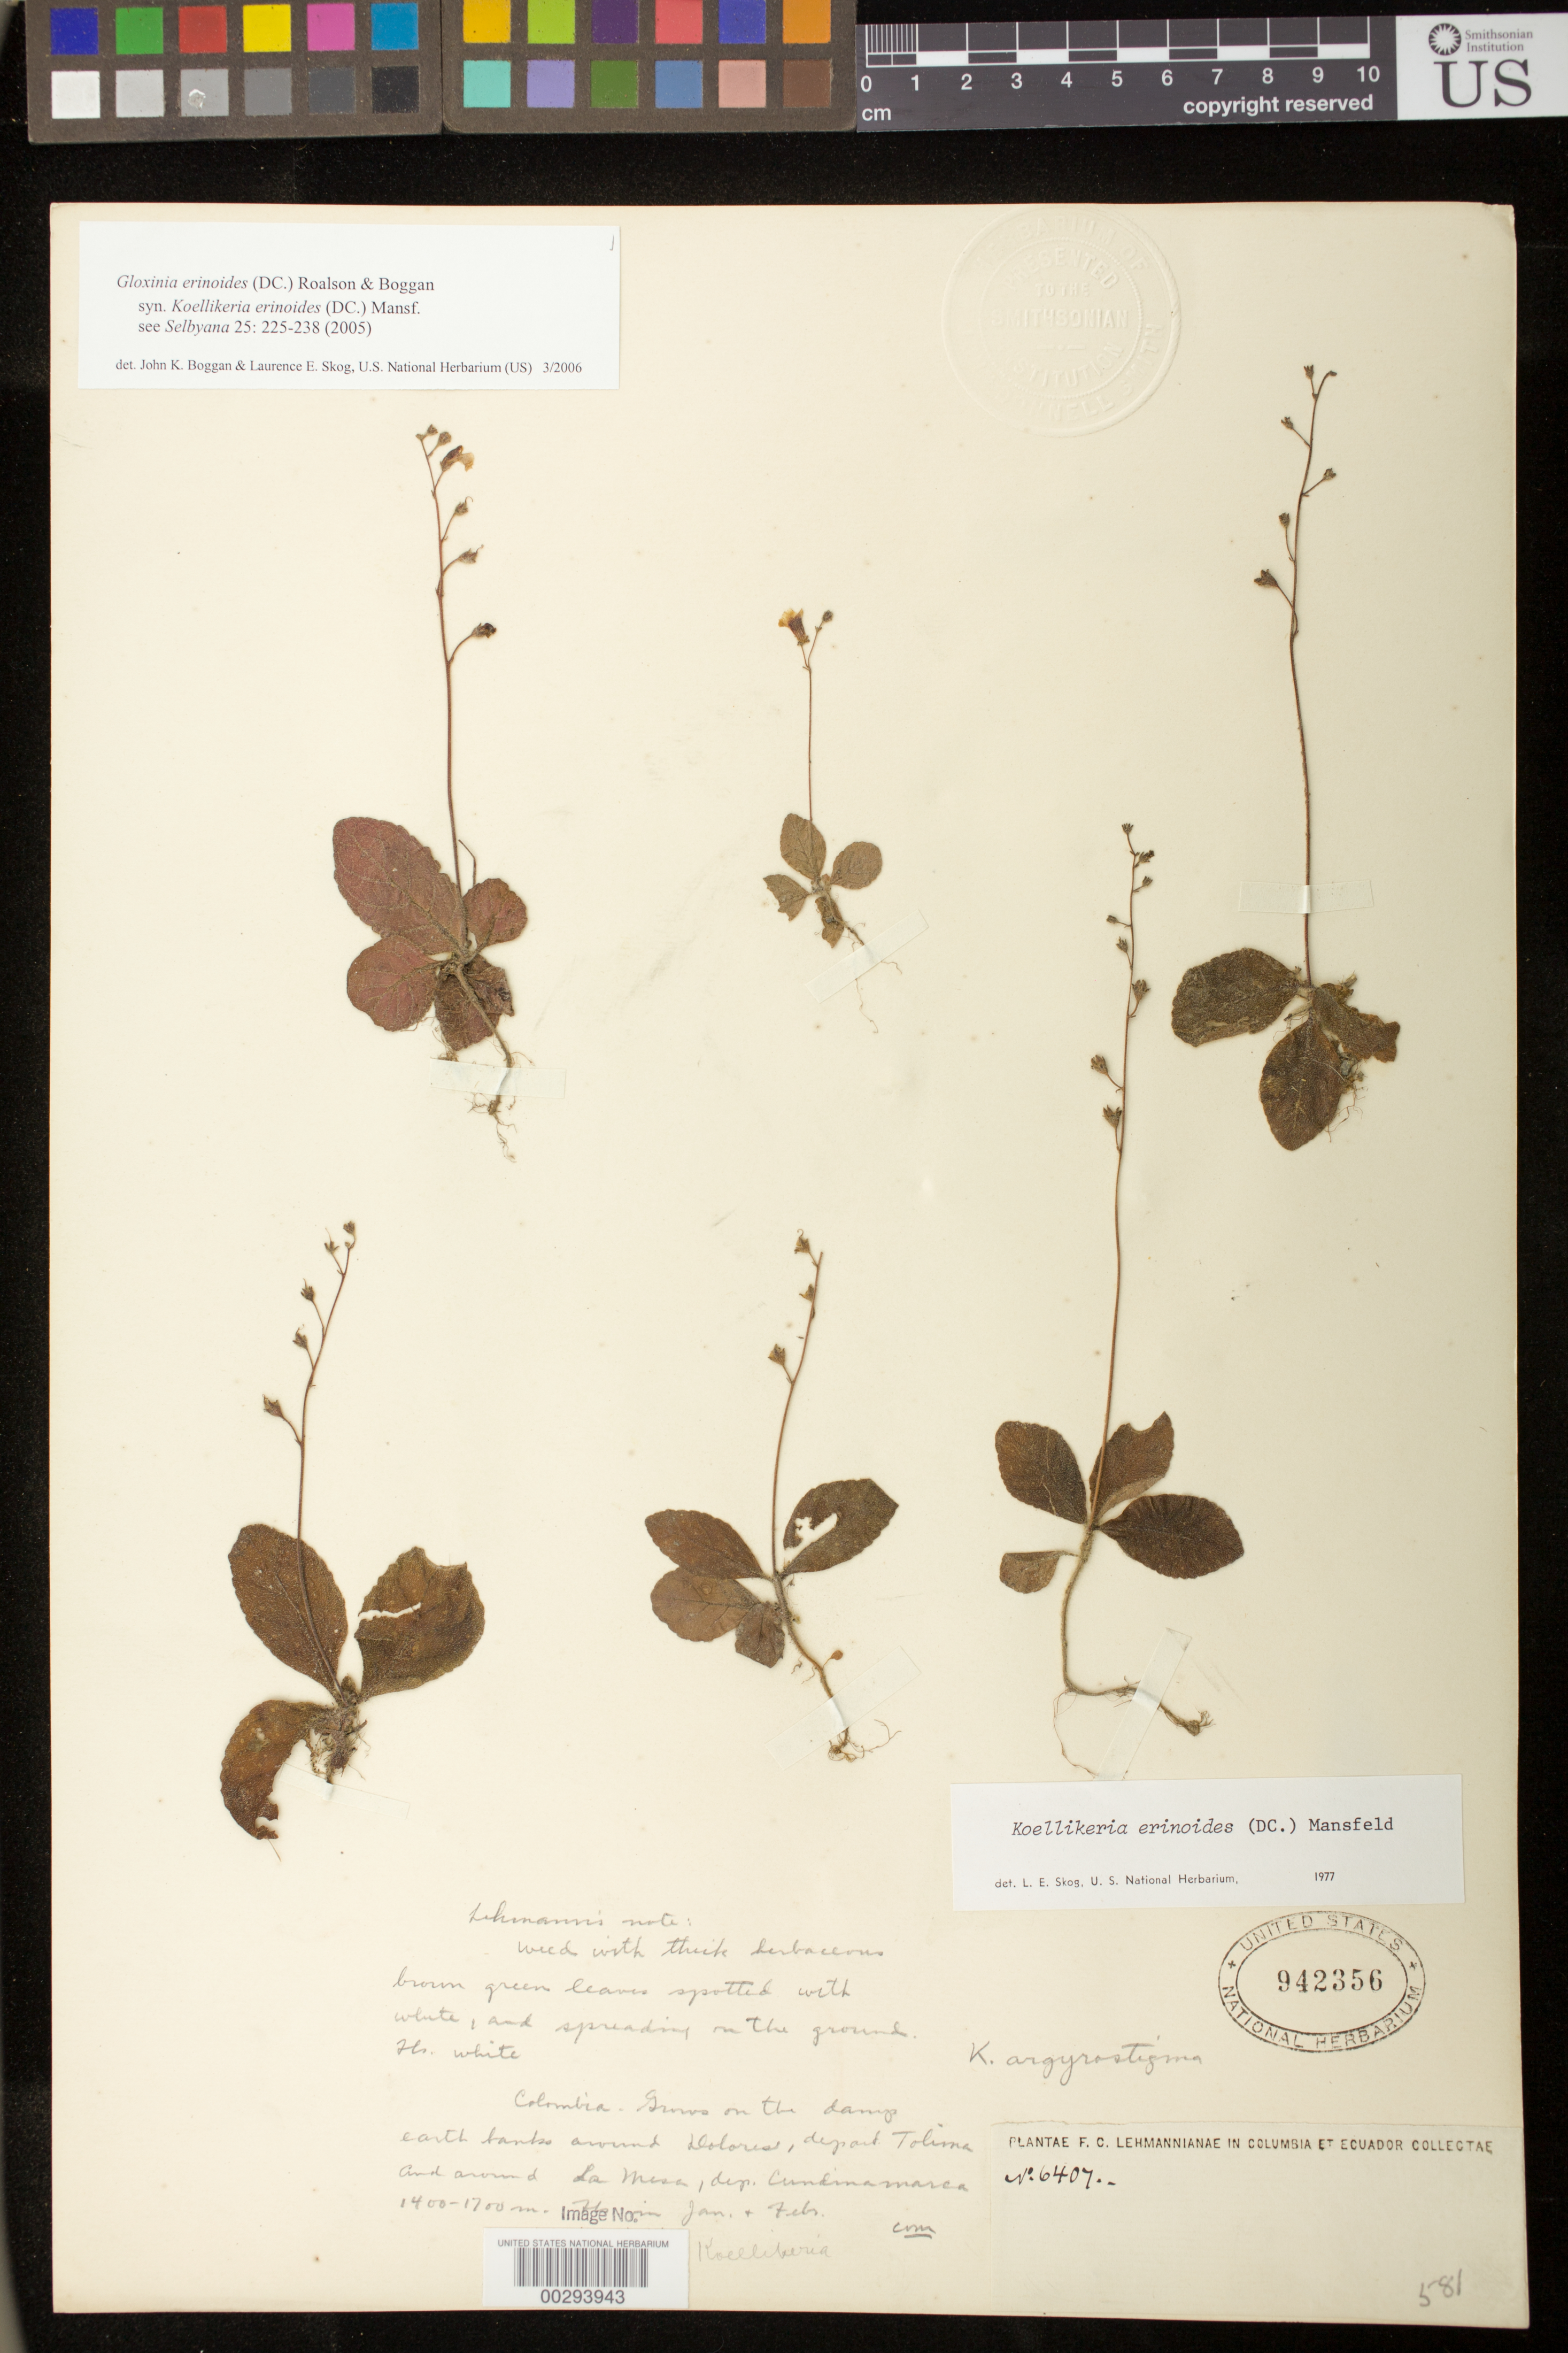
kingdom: Plantae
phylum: Tracheophyta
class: Magnoliopsida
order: Lamiales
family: Gesneriaceae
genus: Gloxinia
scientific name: Gloxinia erinoides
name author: (DC.) Roalson & Boggan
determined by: Boggan, J. K.; Skog, L. E.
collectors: F. C. Lehmann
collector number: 6407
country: Colombia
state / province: Cundinamarca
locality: Around Dolores, dept Tolima and around La Mesa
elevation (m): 1400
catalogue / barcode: US 942356